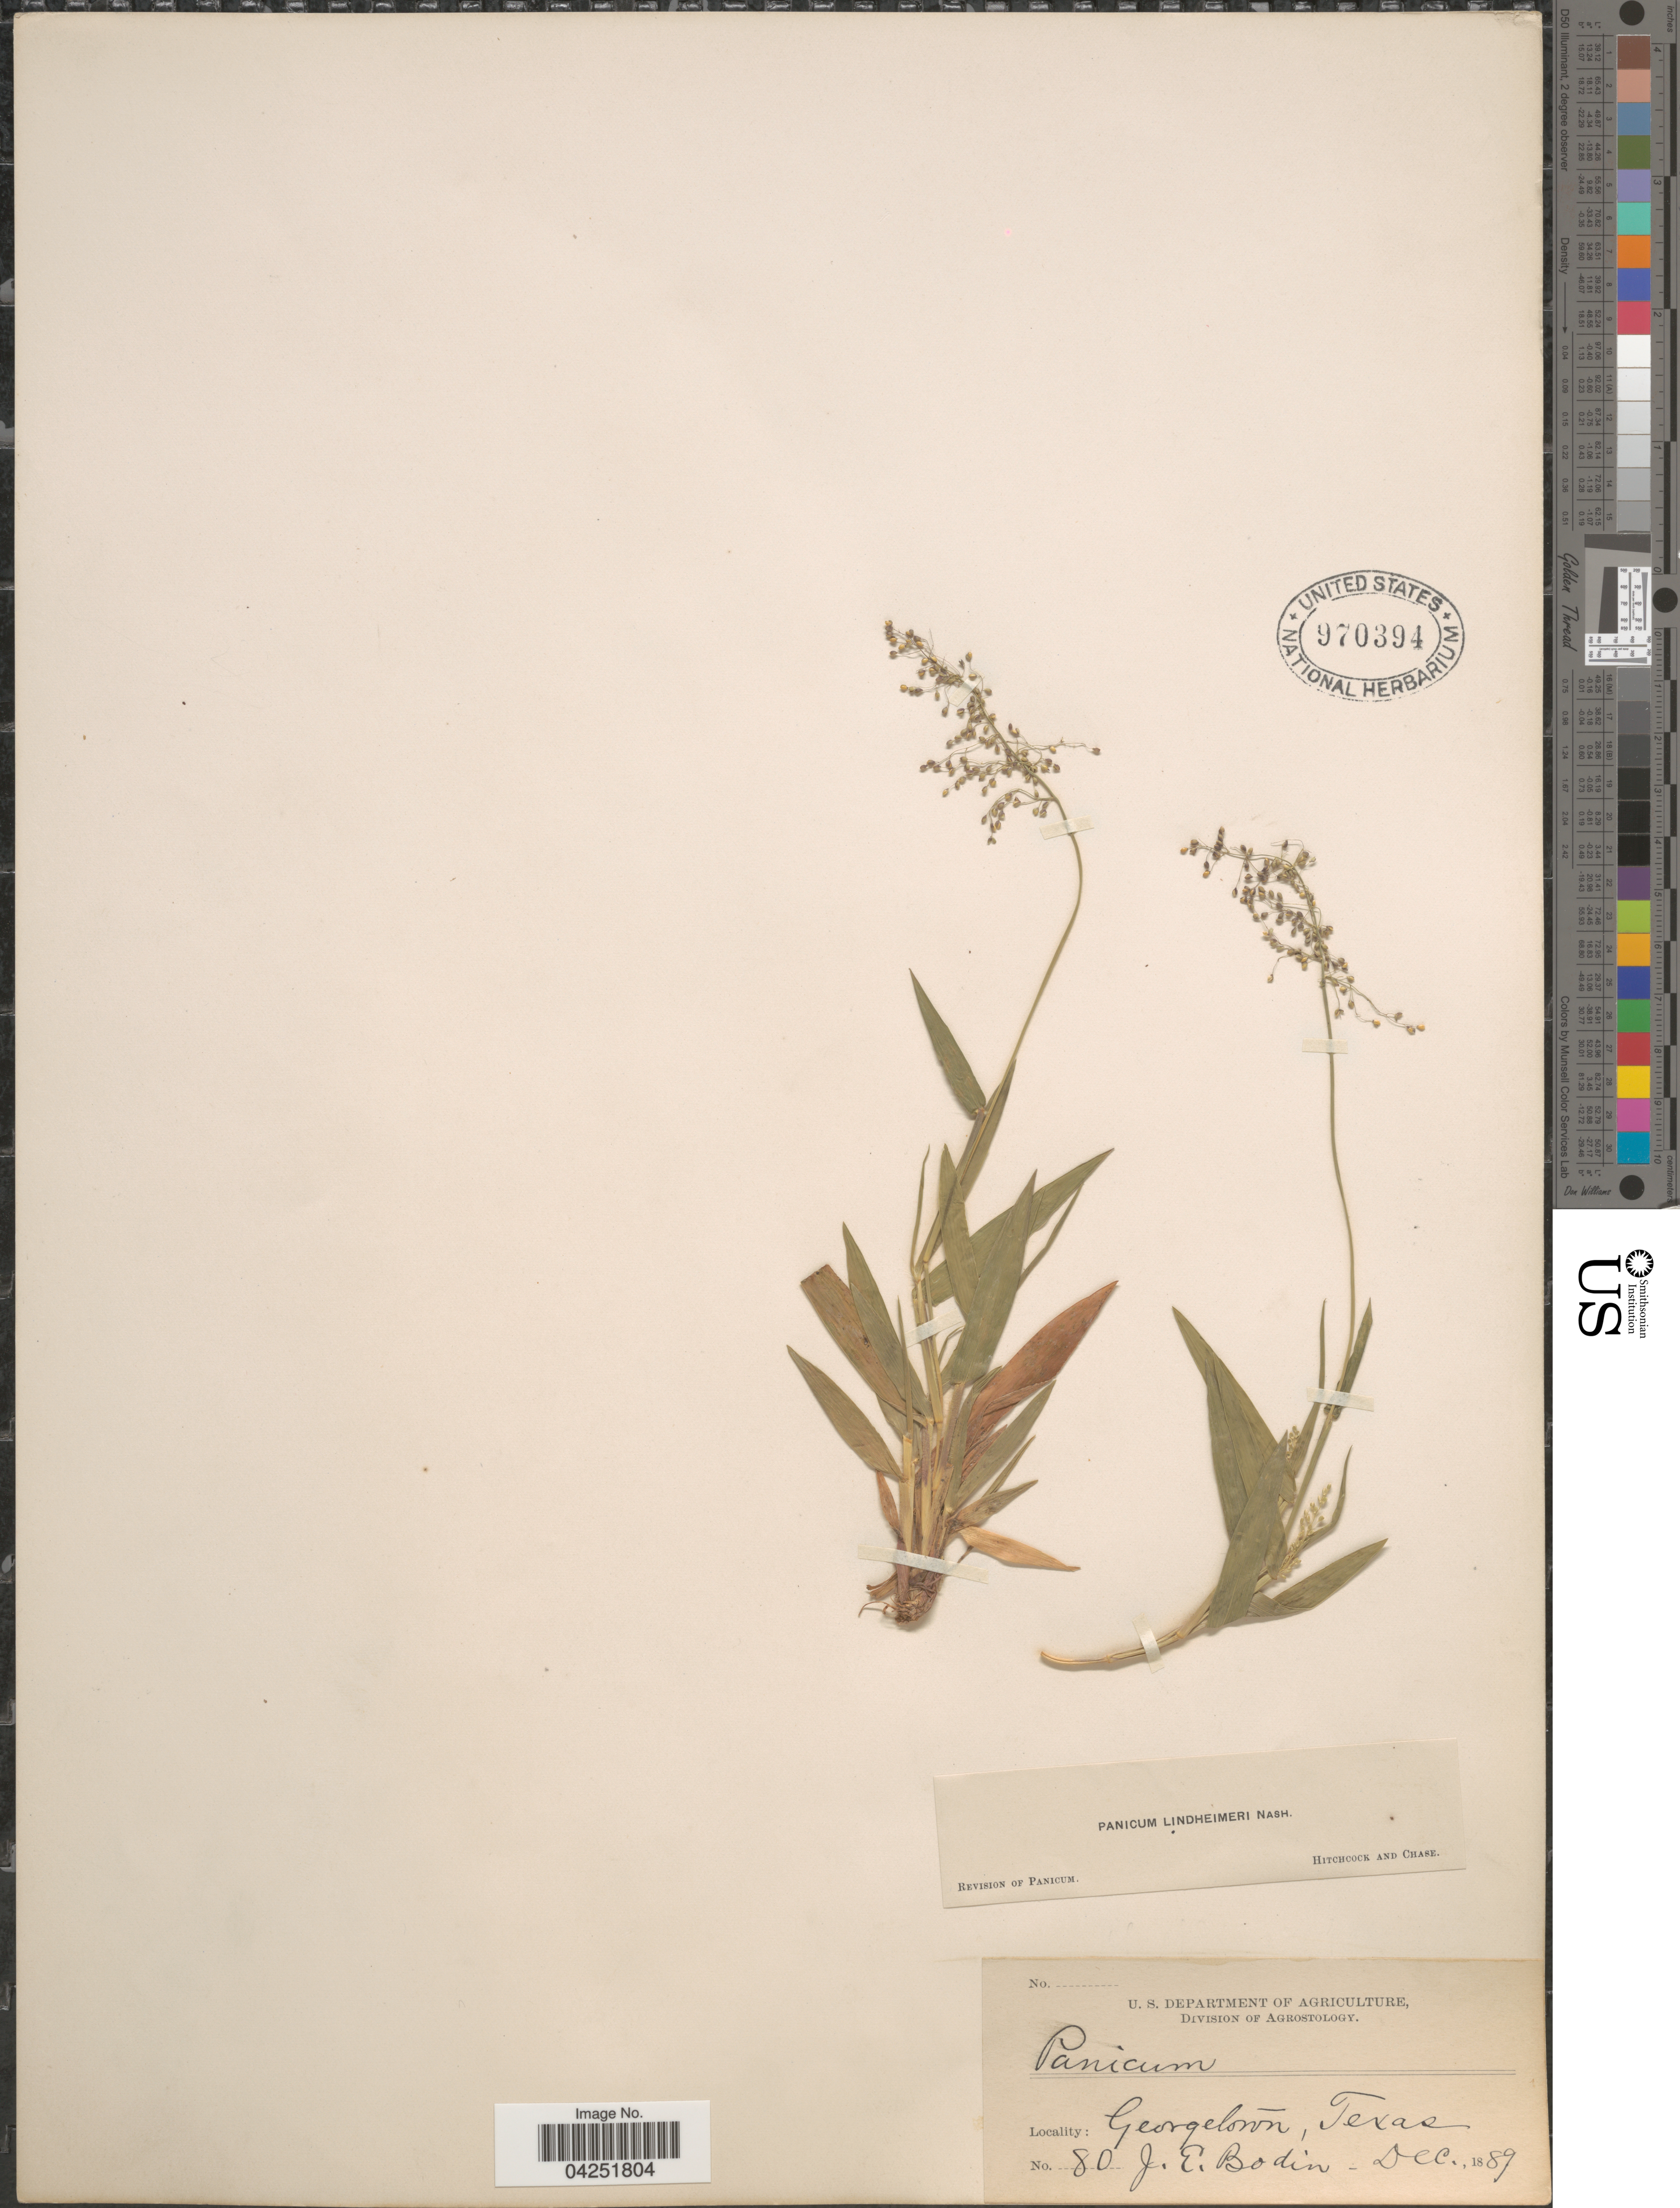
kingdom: Plantae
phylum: Tracheophyta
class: Liliopsida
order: Poales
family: Poaceae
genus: Dichanthelium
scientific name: Dichanthelium acuminatum var. lindheimeri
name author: (Nash) Gould & C.A. Clark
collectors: J. E. Bodin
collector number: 80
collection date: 1889-12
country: United States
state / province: Texas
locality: Georgetown.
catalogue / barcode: US 970394